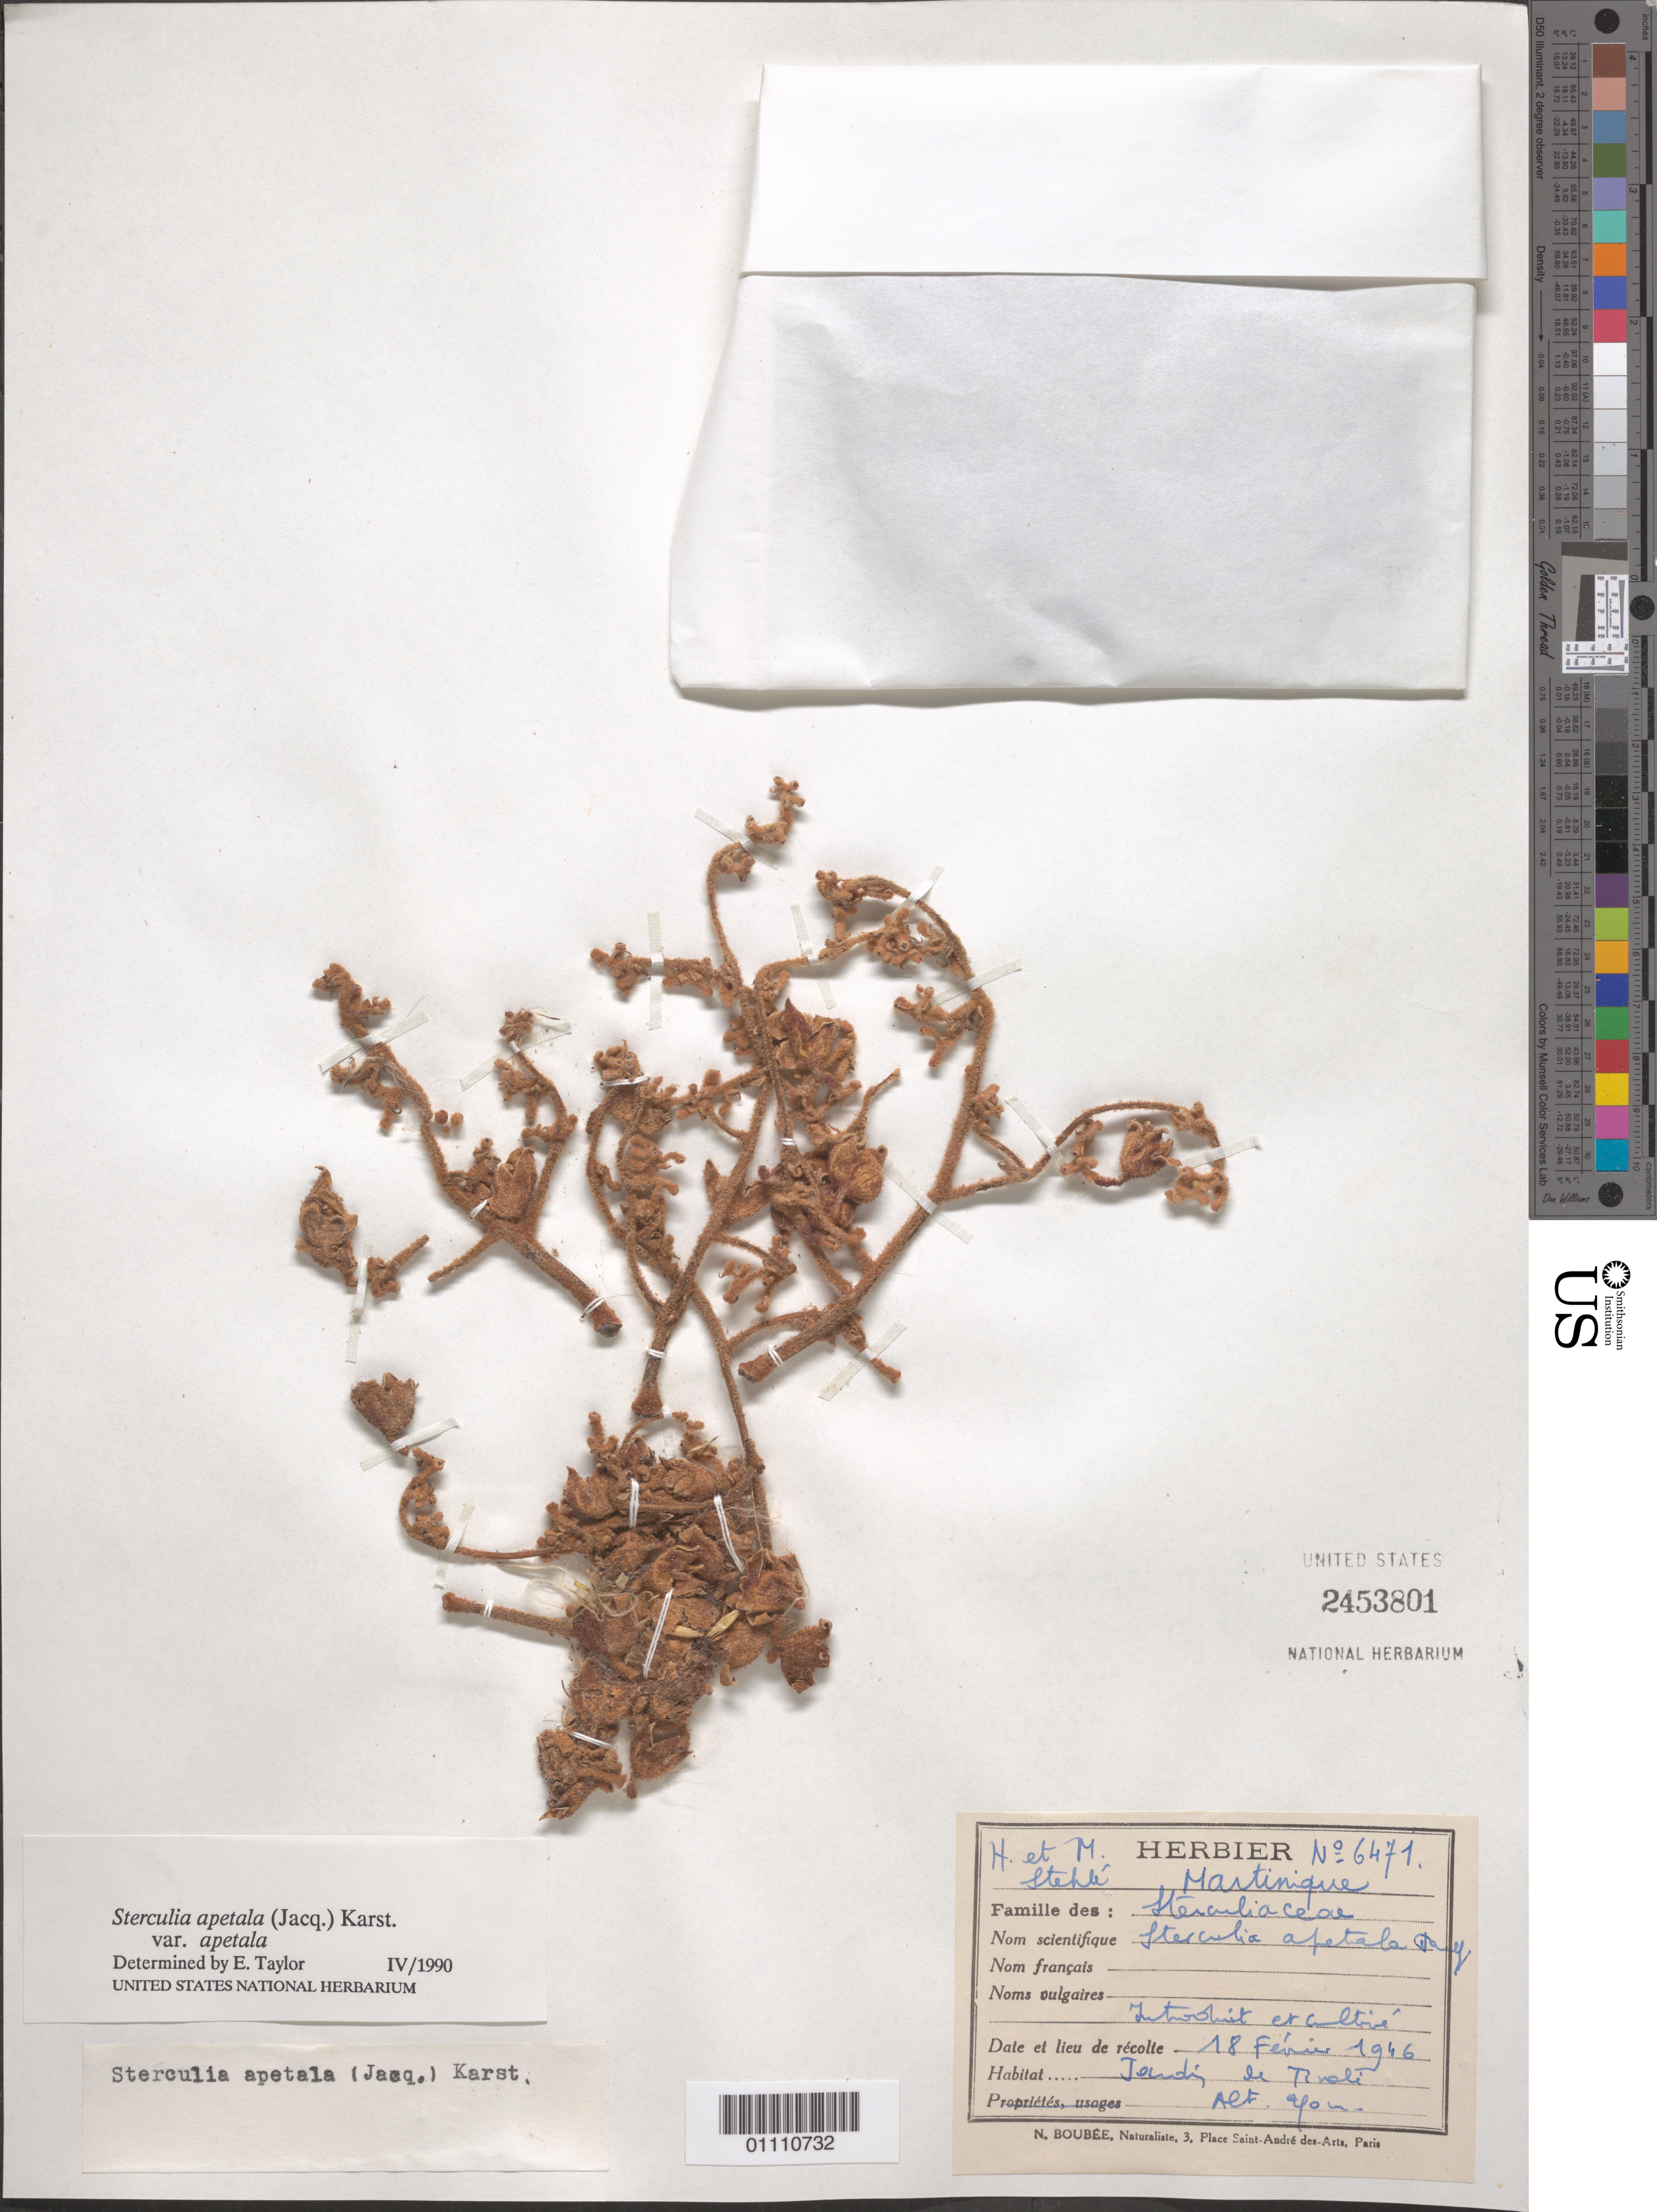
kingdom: Plantae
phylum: Tracheophyta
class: Magnoliopsida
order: Malvales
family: Malvaceae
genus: Sterculia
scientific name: Sterculia apetala var. apetala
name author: (Jacq.) H. Karst.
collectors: H. Stehlé & M. Stehlé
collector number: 6471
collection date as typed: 18 Feb 1946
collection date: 1946-02-18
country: Martinique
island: Martinique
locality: Jardin de Tivoli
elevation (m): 40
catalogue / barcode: US 2453801